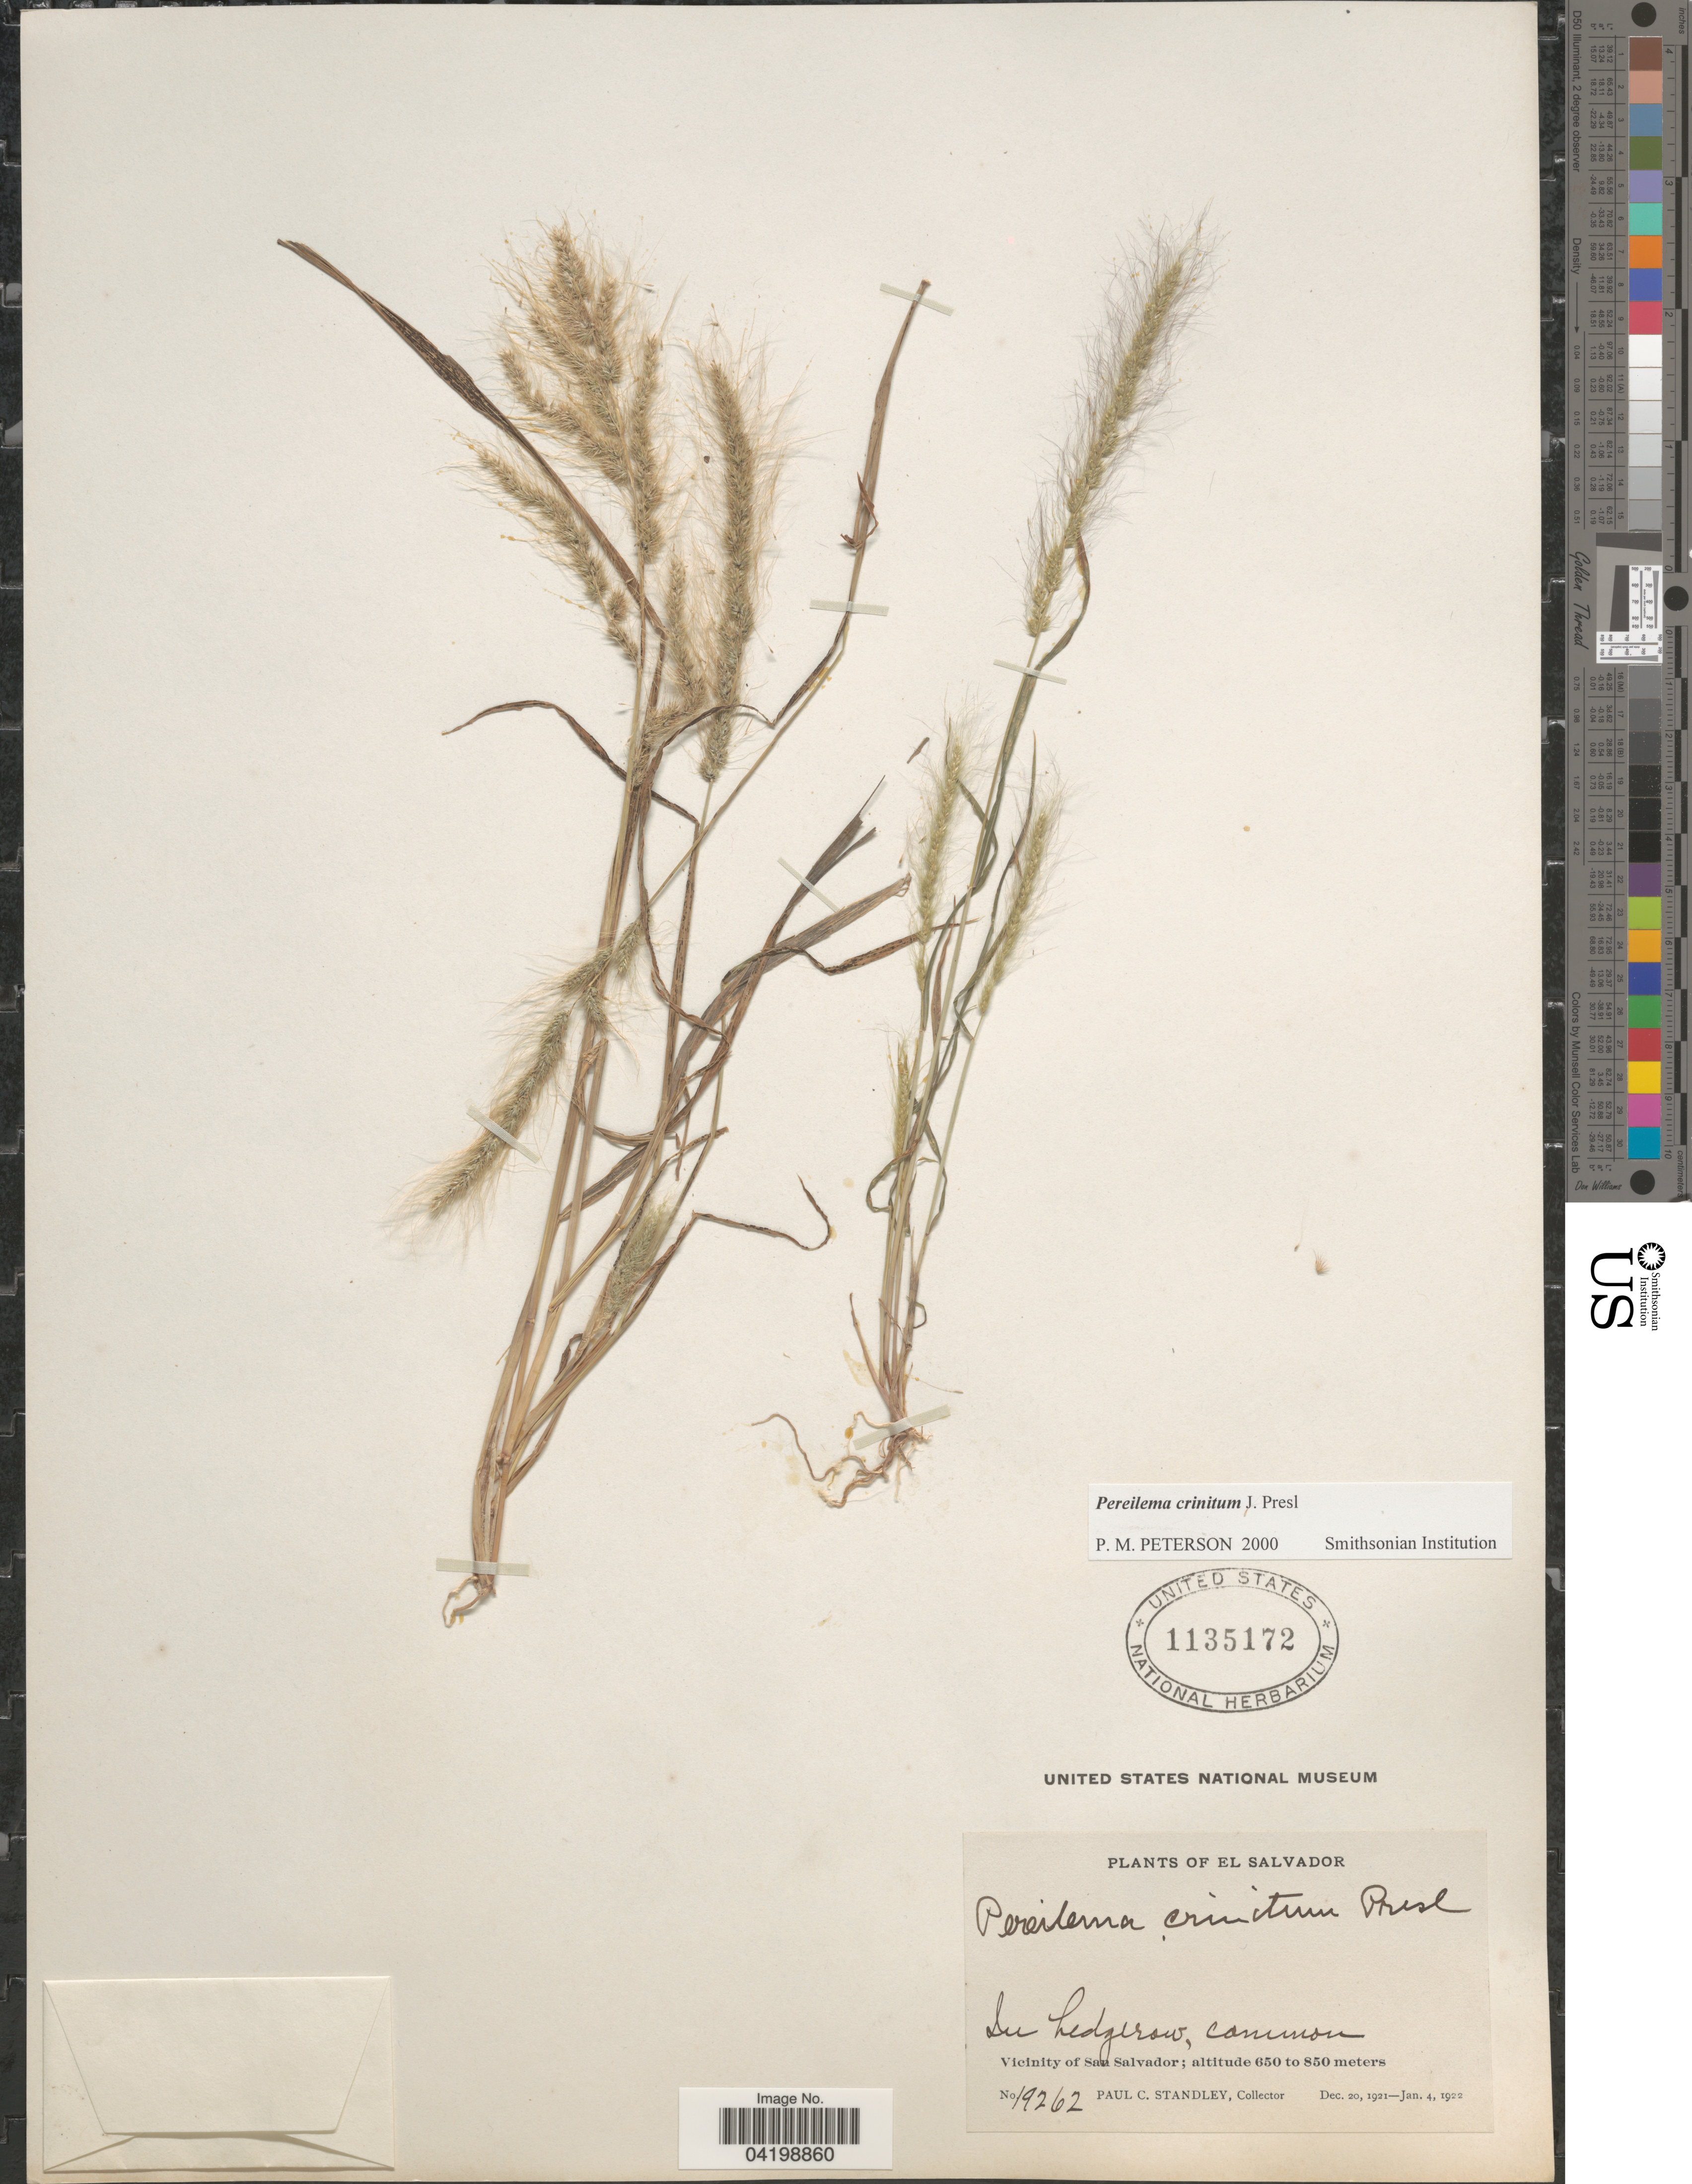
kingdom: Plantae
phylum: Tracheophyta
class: Liliopsida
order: Poales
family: Poaceae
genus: Muhlenbergia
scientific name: Muhlenbergia pereilema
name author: P.M. Peterson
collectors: P. C. Standley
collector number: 19262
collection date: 1921-12-20/1922-01-04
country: El Salvador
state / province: San Salvador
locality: Vicinity of San Salvador.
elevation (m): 650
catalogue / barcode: US 1135172